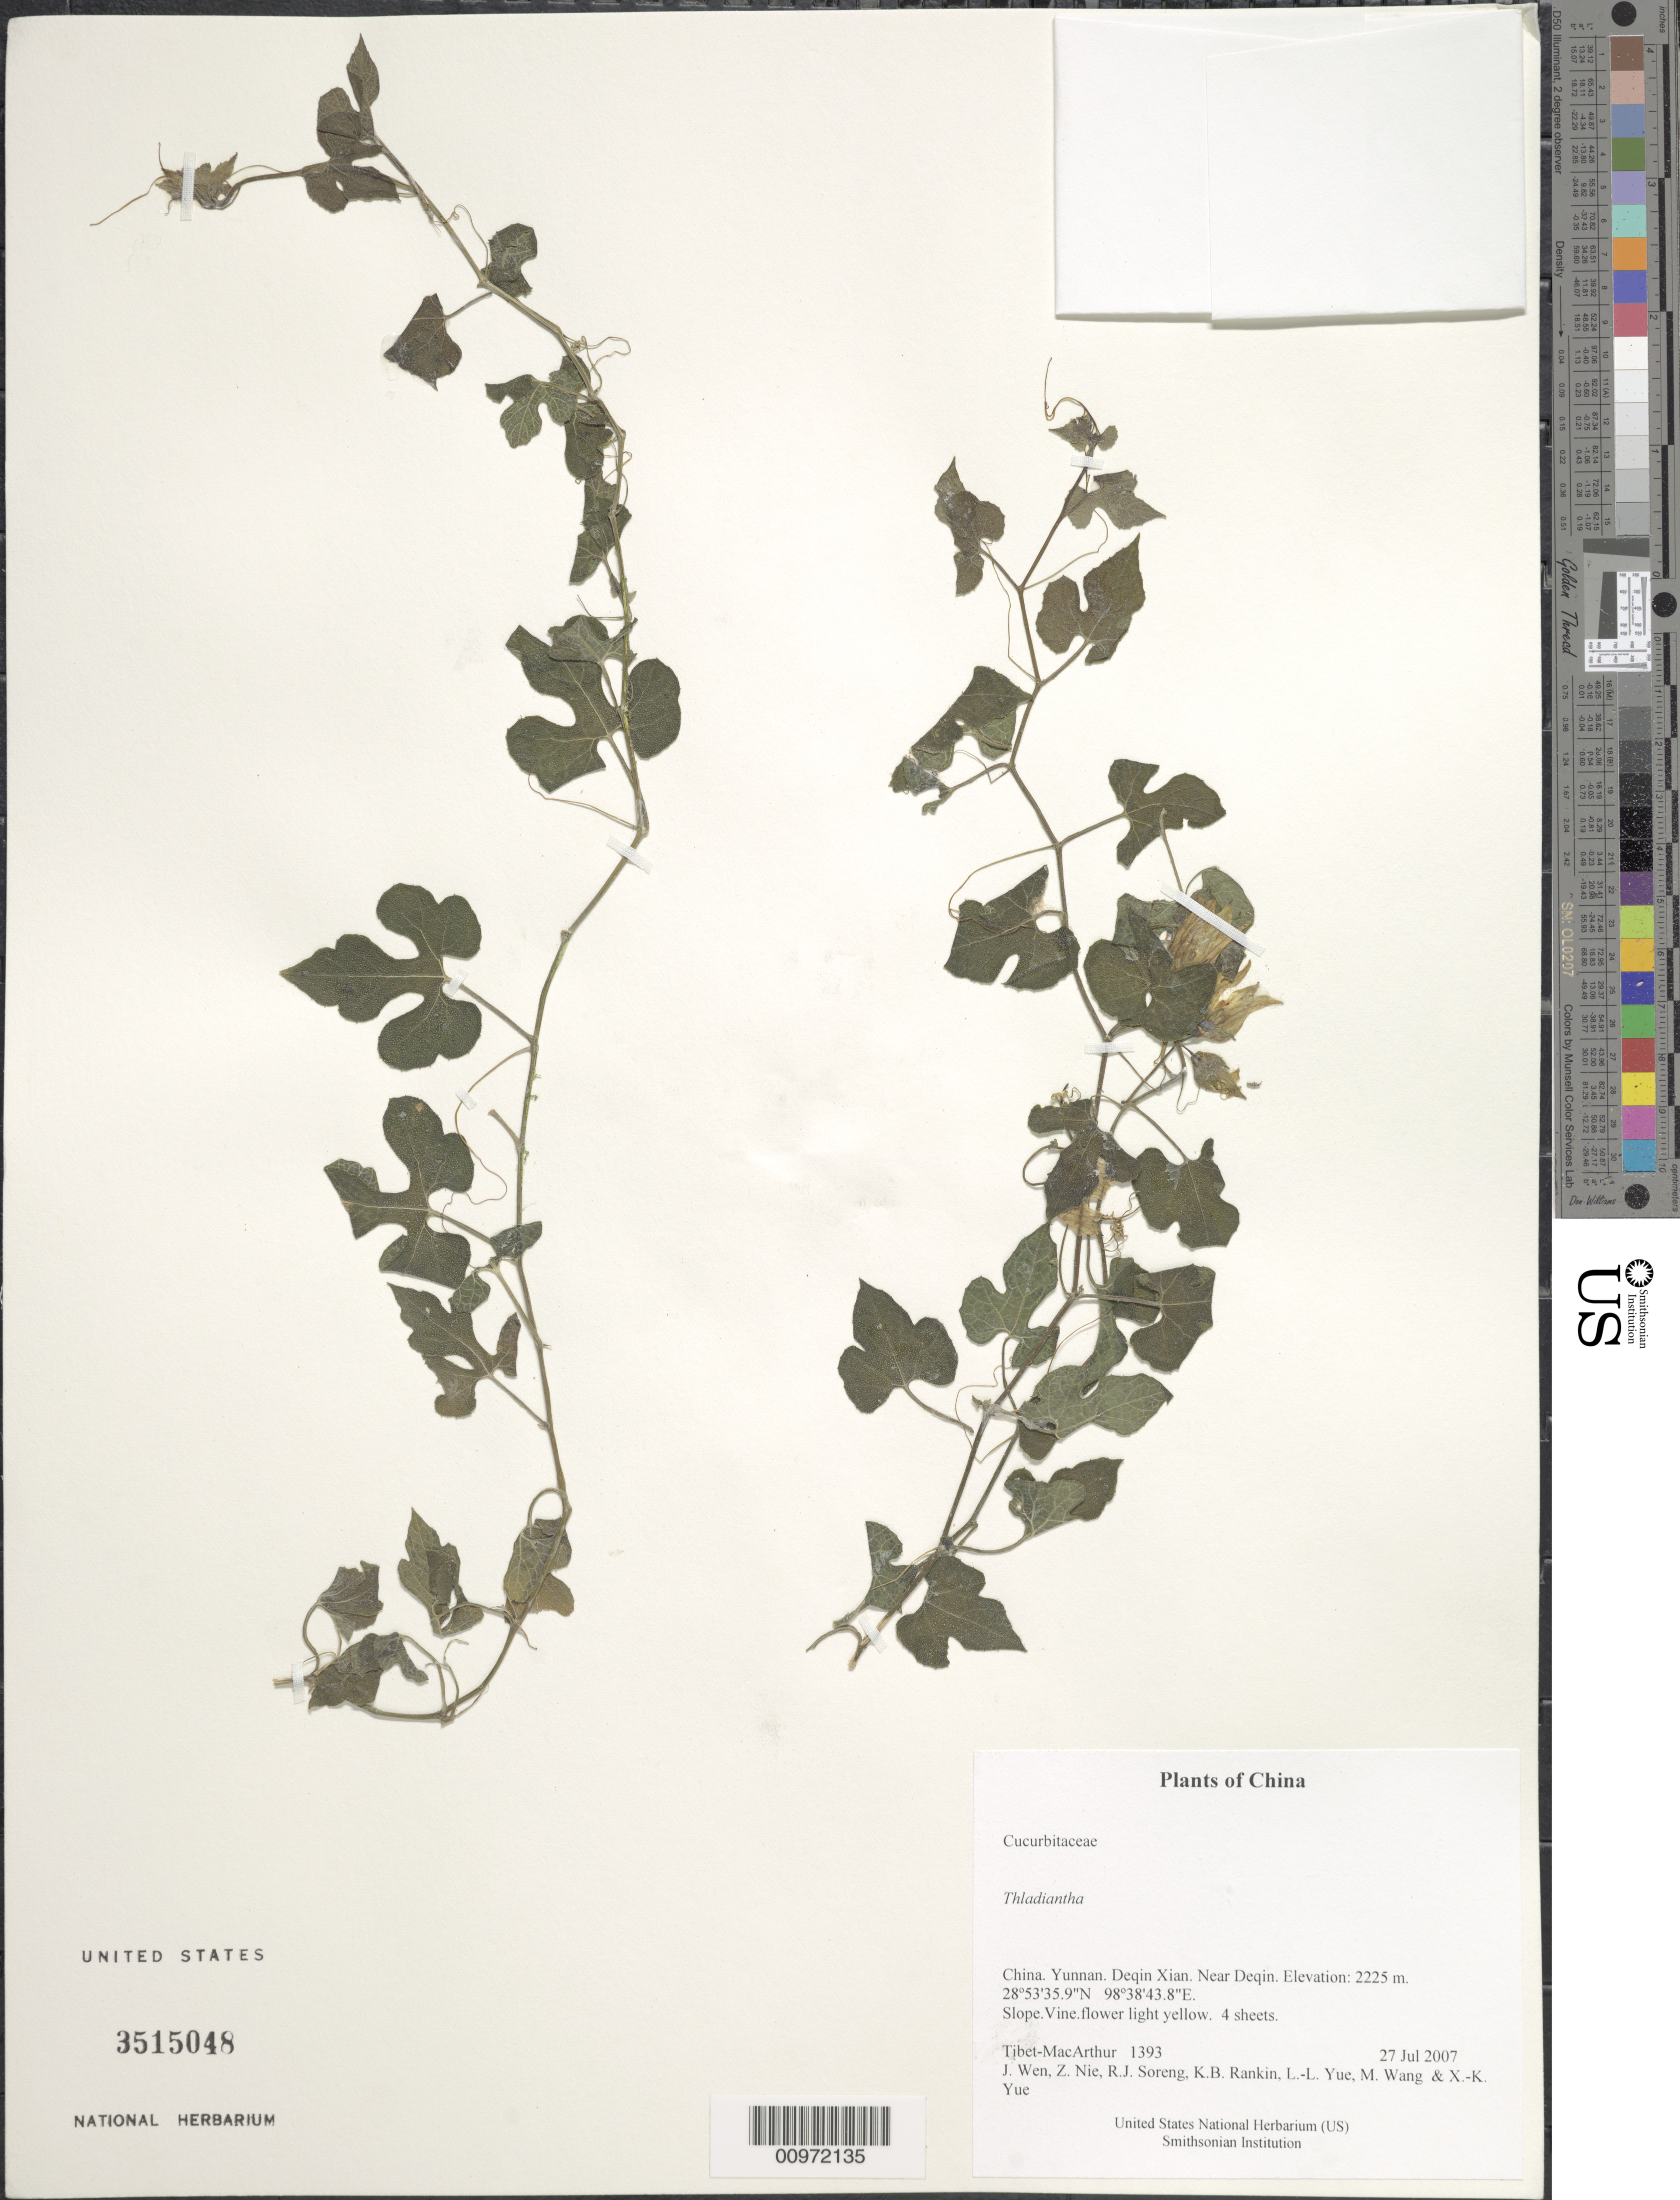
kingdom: Plantae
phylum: Tracheophyta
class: Magnoliopsida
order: Cucurbitales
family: Cucurbitaceae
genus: Thladiantha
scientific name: Thladiantha sp.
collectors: Tibet-MacArthur, J. Wen, Z. Nie, R. J. Soreng, K. Rankin, L. Yue, M. Wang & X. Yue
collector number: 1393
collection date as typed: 27 Jul 2007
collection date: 2007-07-27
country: China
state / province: Yunnan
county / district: Deqin Xian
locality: Near Deqin.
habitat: Slope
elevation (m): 2225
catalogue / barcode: US 3515048